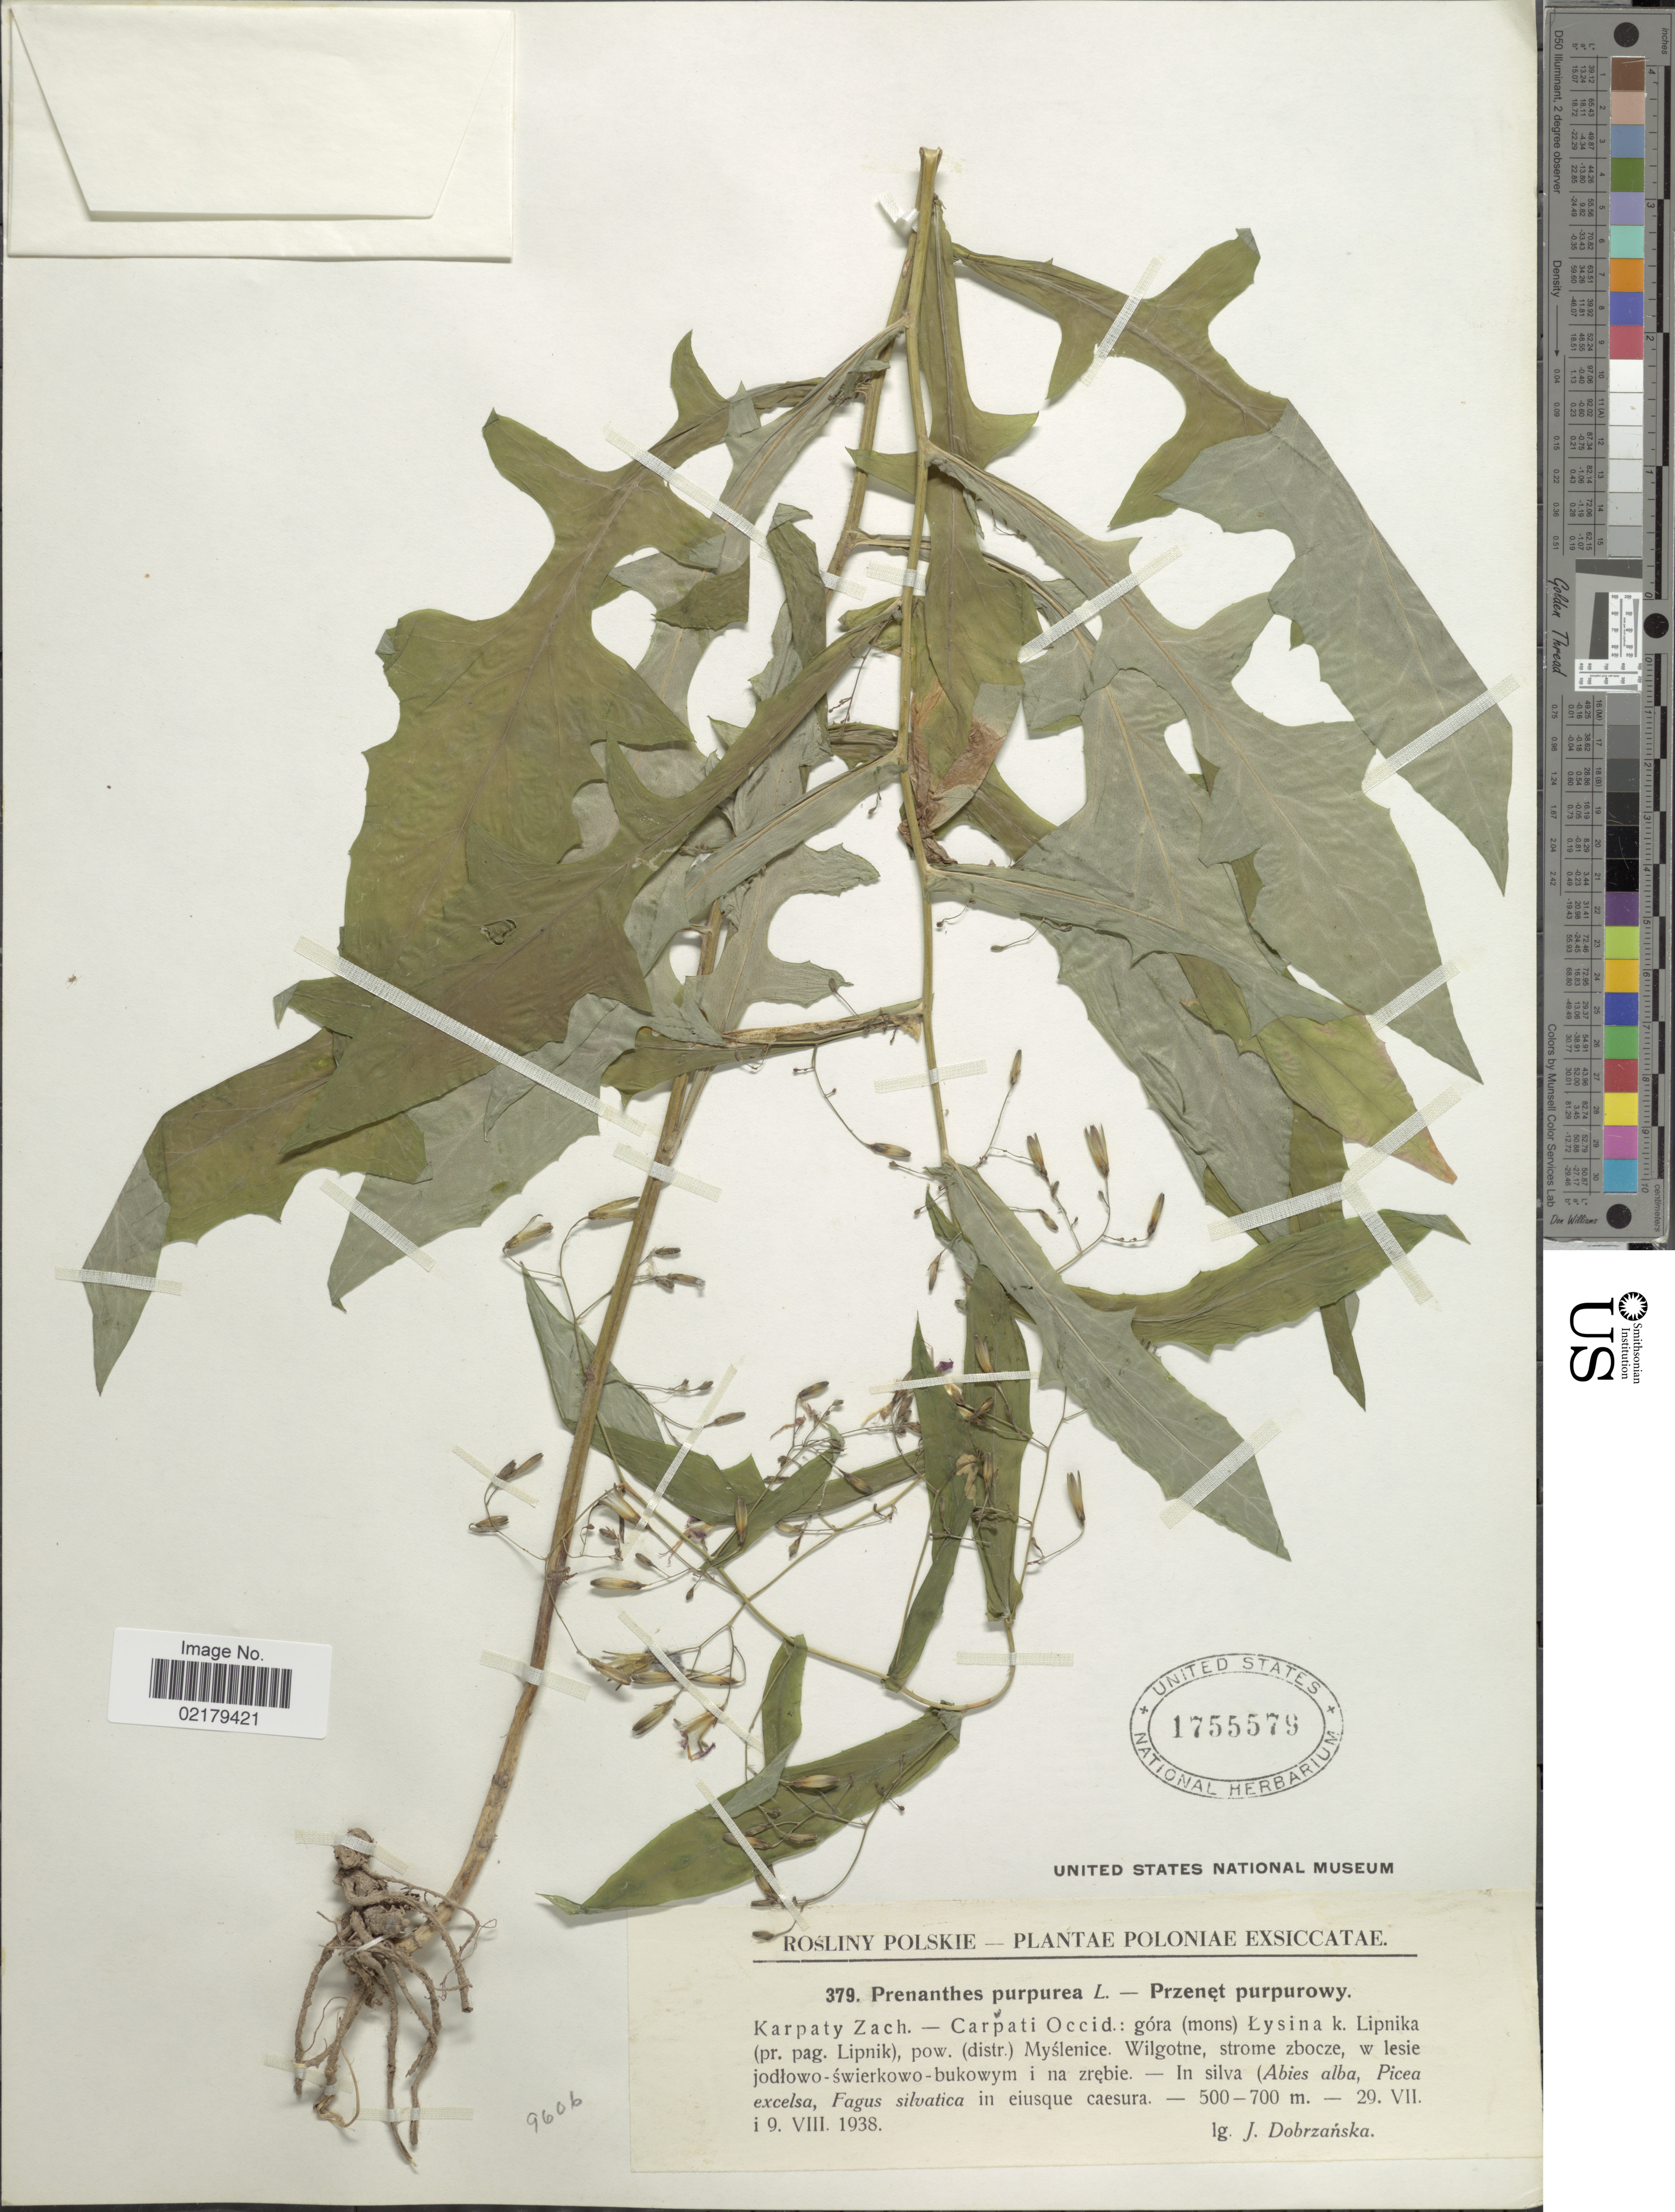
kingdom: Plantae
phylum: Tracheophyta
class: Magnoliopsida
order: Asterales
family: Asteraceae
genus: Prenanthes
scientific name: Prenanthes purpurea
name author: L.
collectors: J. Dobrzanska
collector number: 379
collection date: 1938-07-29/1938-08-09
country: Poland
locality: Karpaty Zach - Carpati Occid: góra (mons) Lysina k. Lipnika (pr. pag. Lipnik), pow (distr.) Myslenice.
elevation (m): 500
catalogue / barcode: US 1755579